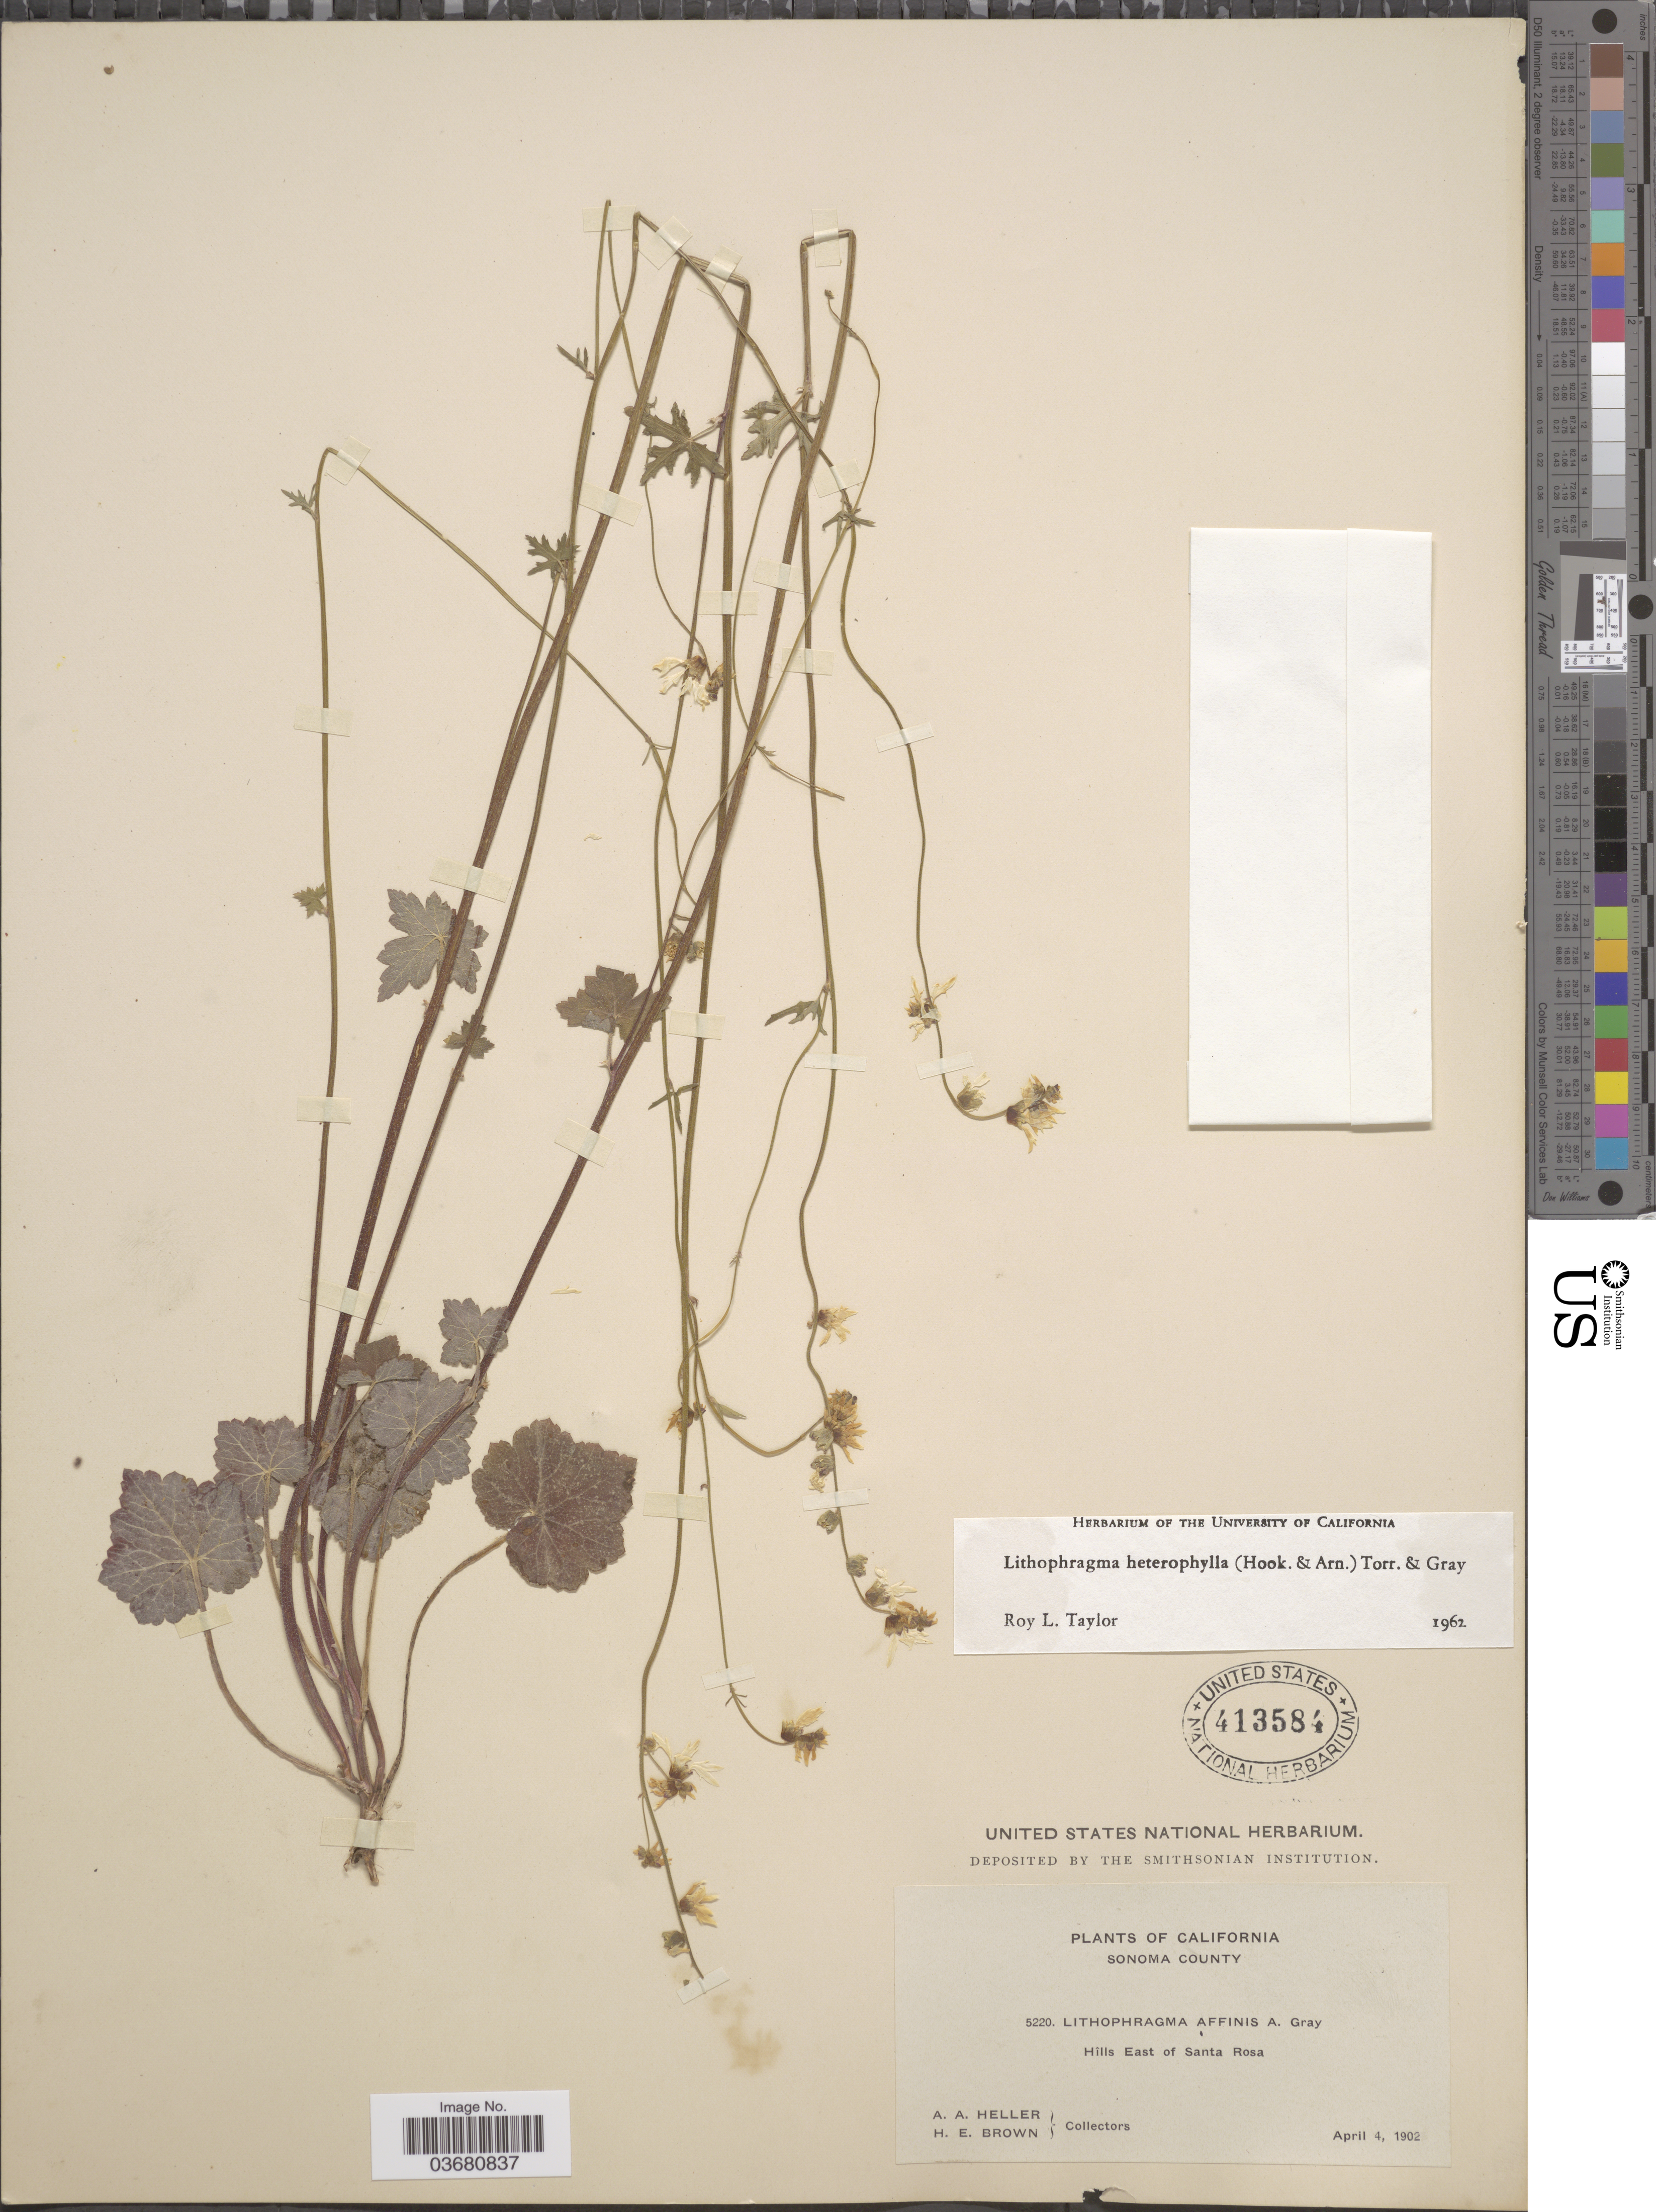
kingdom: Plantae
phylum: Tracheophyta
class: Magnoliopsida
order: Saxifragales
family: Saxifragaceae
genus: Lithophragma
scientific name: Lithophragma heterophyllum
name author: (Hook. & Arn.) Hook. & Arn.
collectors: A. A. Heller & H. E. Brown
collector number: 5220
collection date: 1902-04-04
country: United States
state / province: California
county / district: Sonoma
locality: Sonoma County. Hills East of Santa Rosa.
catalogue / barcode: US 413584